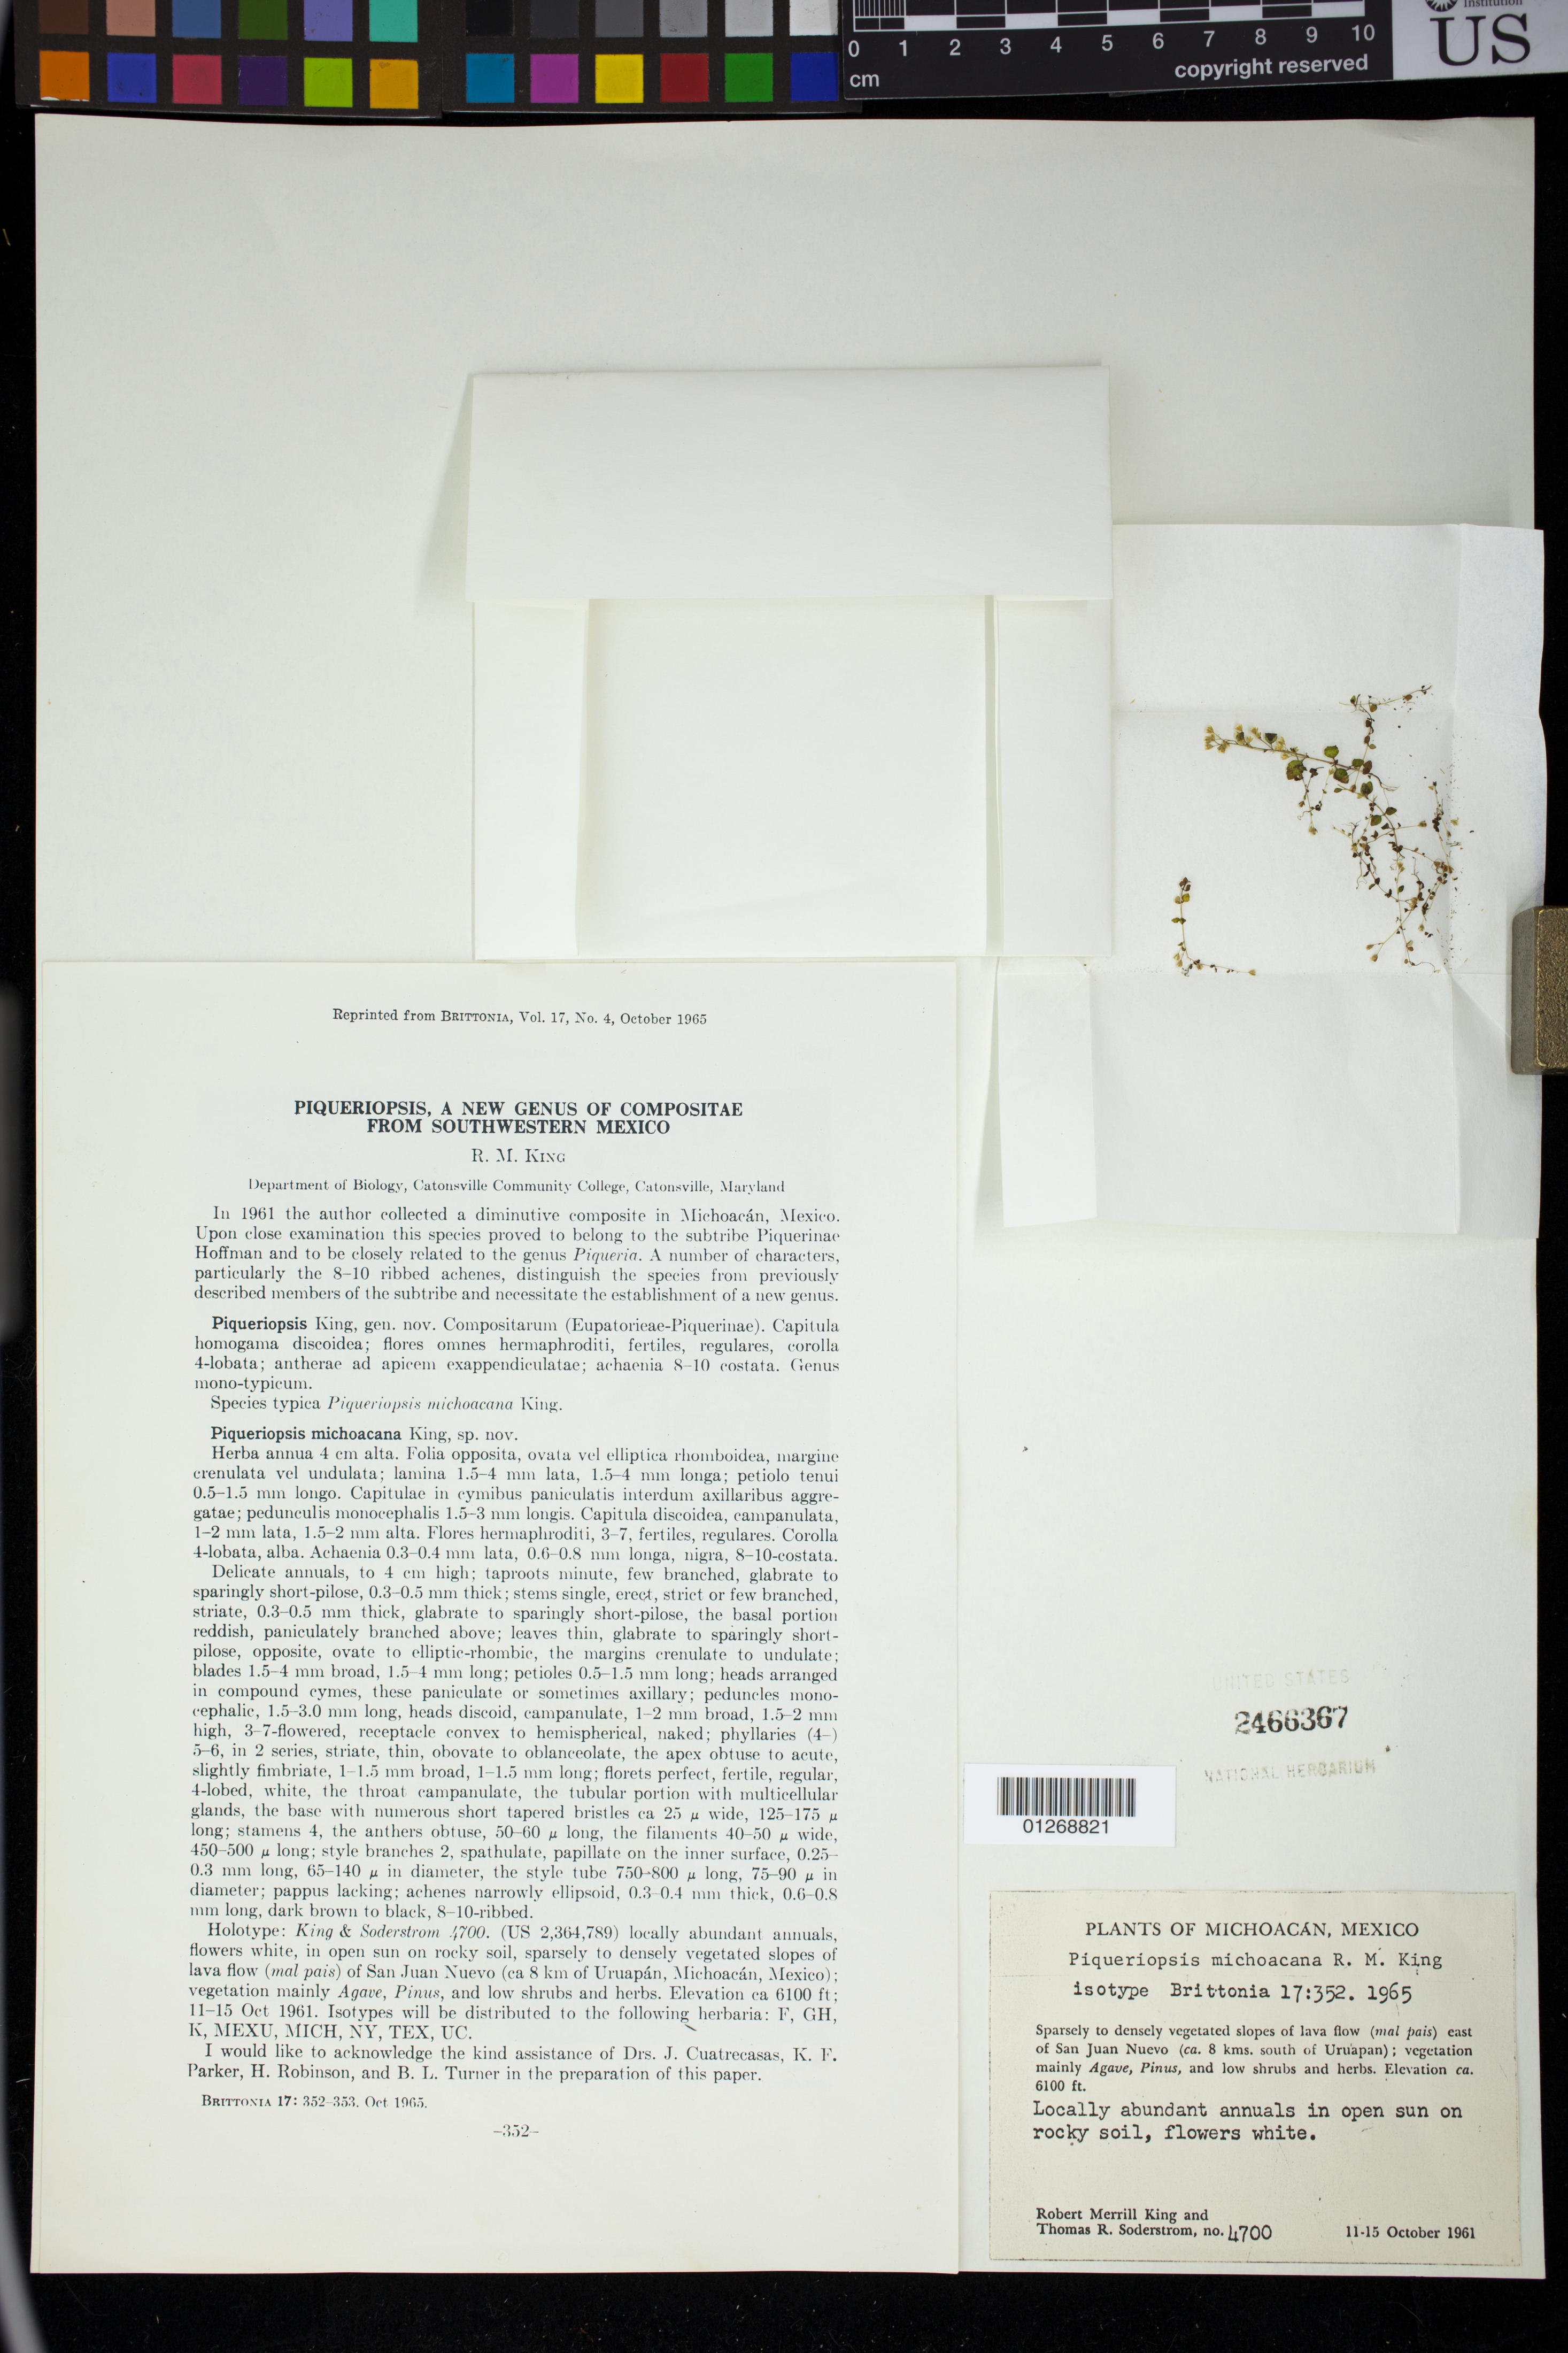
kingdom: Plantae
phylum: Tracheophyta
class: Magnoliopsida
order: Asterales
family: Asteraceae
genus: Piqueriopsis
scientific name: Piqueriopsis michoacana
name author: R.M. King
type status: Isotype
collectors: R. M. King & T. R. Soderstrom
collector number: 4700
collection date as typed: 11 Oct 1961 to 15 Oct 1961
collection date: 1961-10-11/1961-10-15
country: Mexico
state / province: Michoacán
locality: East of San Juan Nuevo (ca. 8 kms south of Uruapan)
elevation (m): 1859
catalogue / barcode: US 2466367